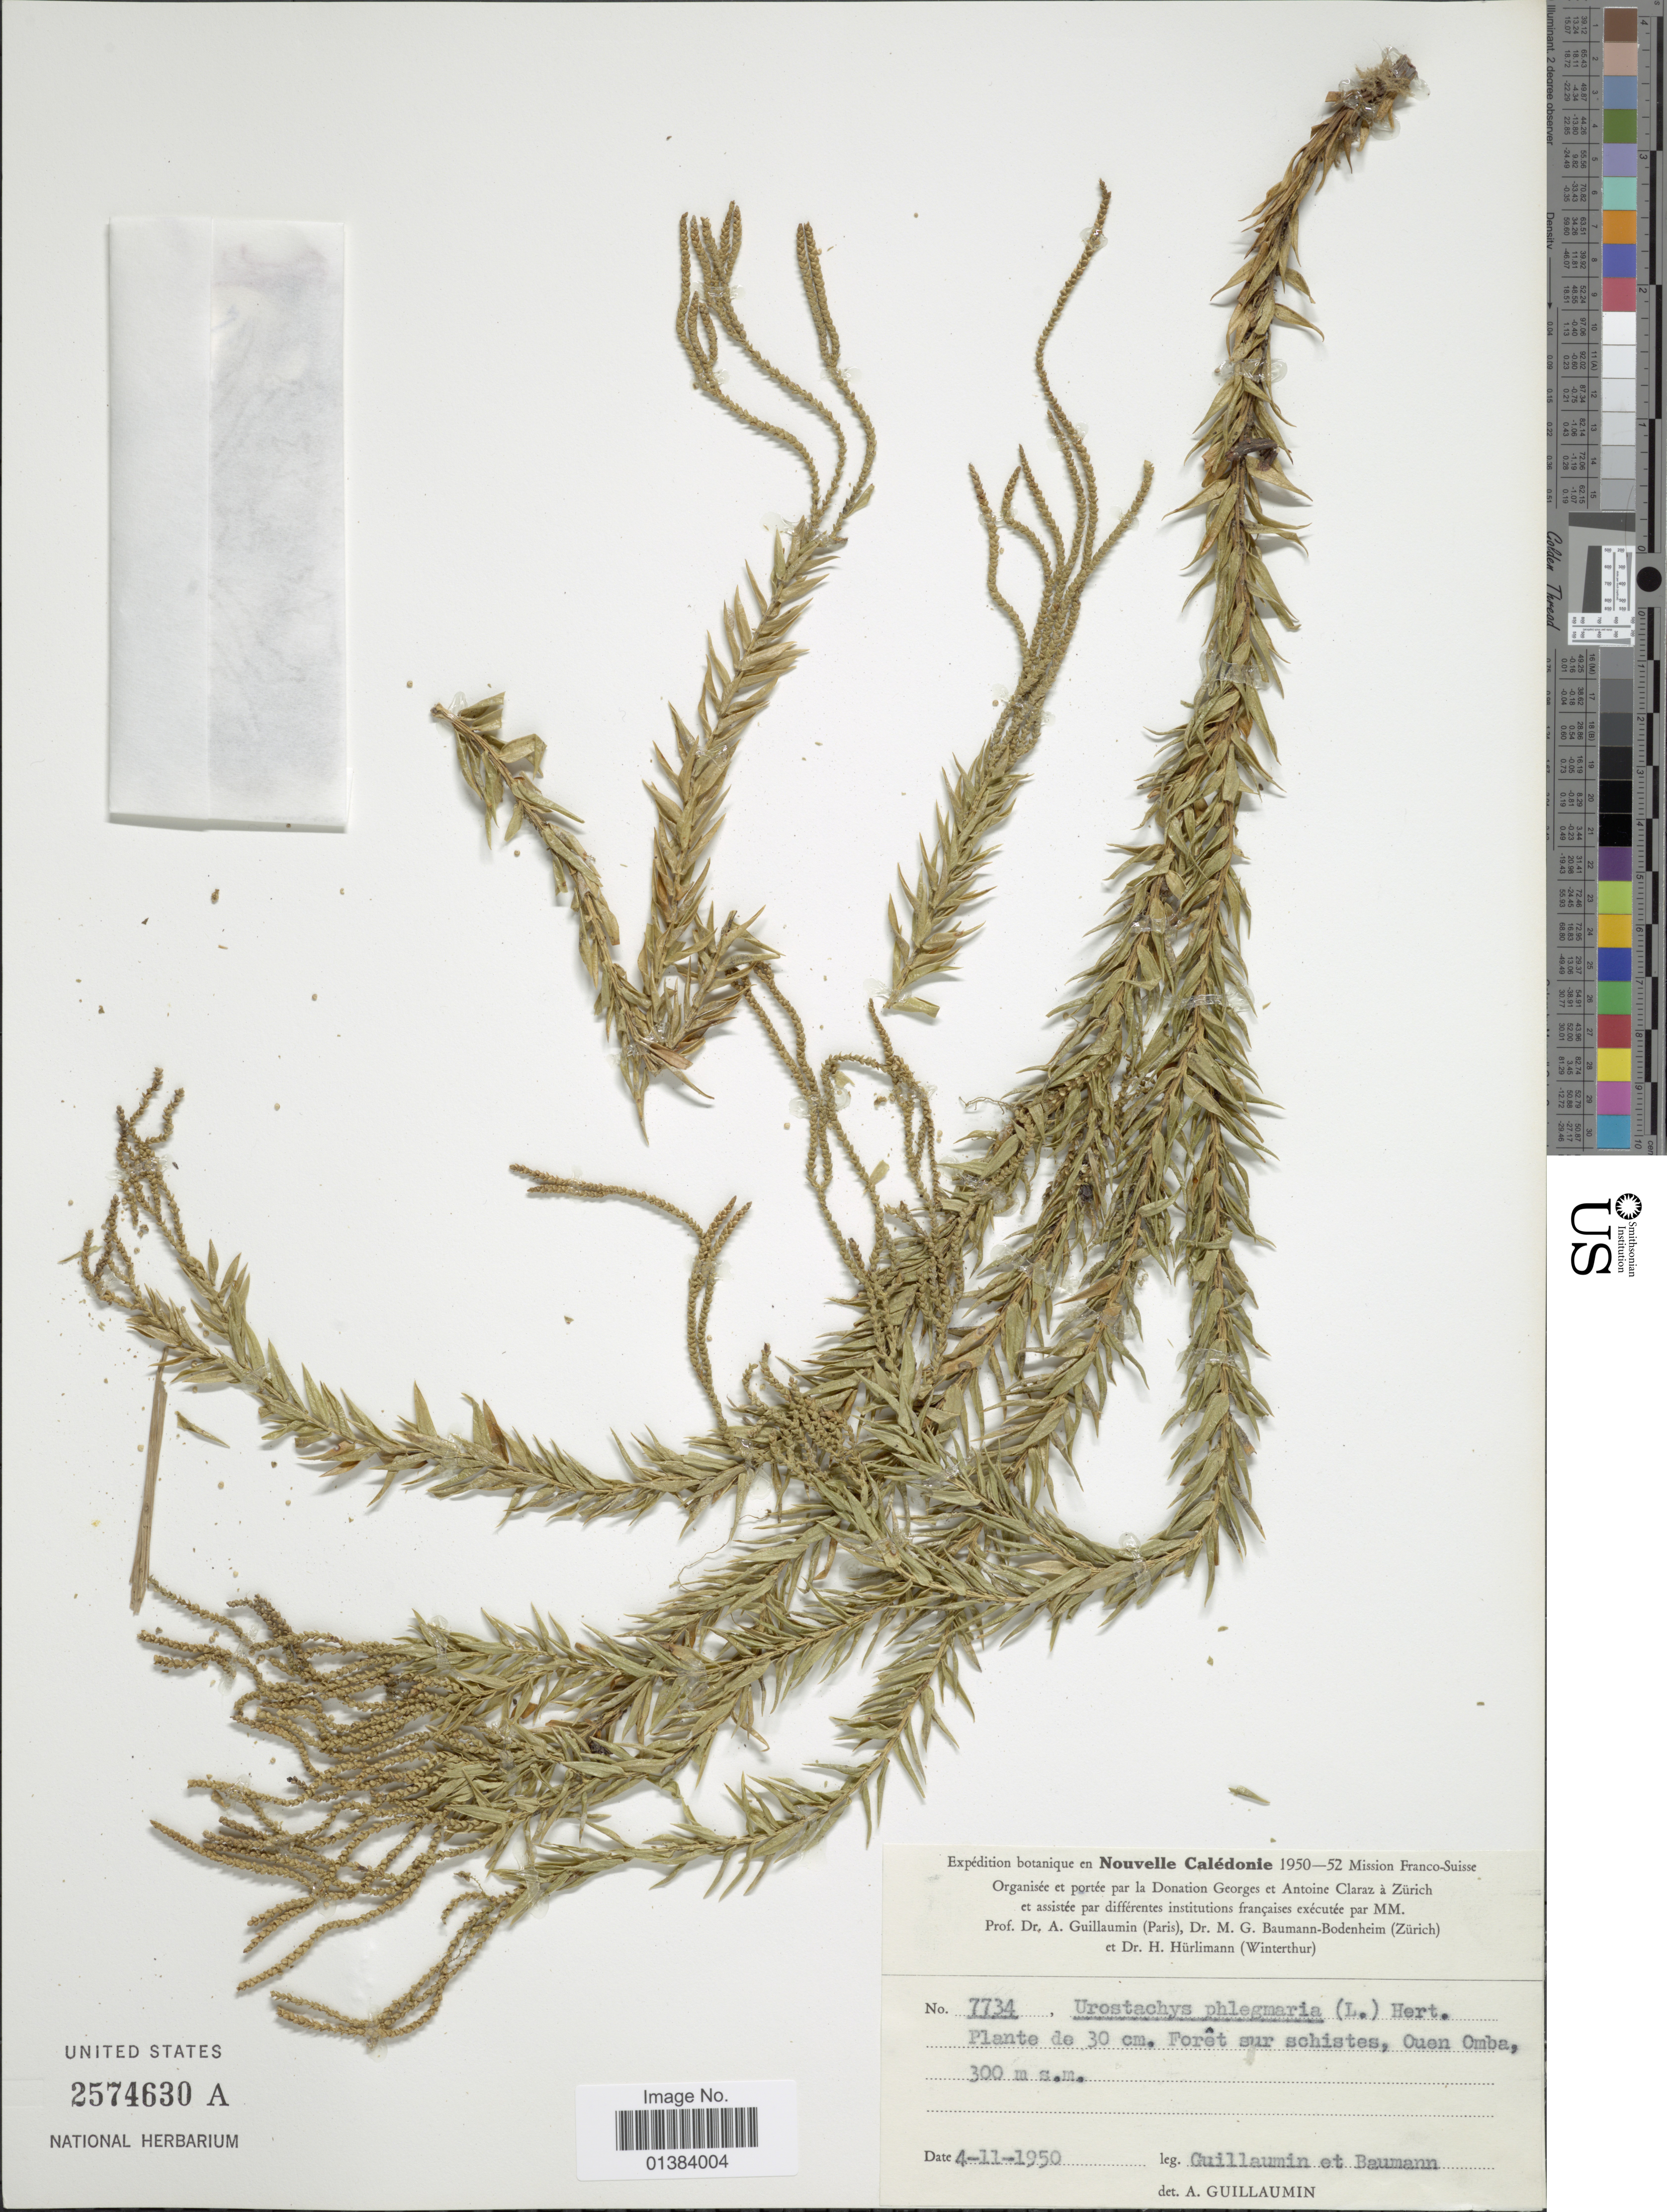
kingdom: Plantae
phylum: Tracheophyta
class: Lycopodiopsida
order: Lycopodiales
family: Lycopodiaceae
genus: Phlegmariurus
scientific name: Phlegmariurus mirabilis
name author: (Willd.) A. R. Field & Testo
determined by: Field, A. R.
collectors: A. Guillaumin & M. G. Baumann-Bodenheim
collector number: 7734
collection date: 1950-11-04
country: New Caledonia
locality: Forêt sur schistes, Ouen Omba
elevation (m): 300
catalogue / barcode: US 2574630A